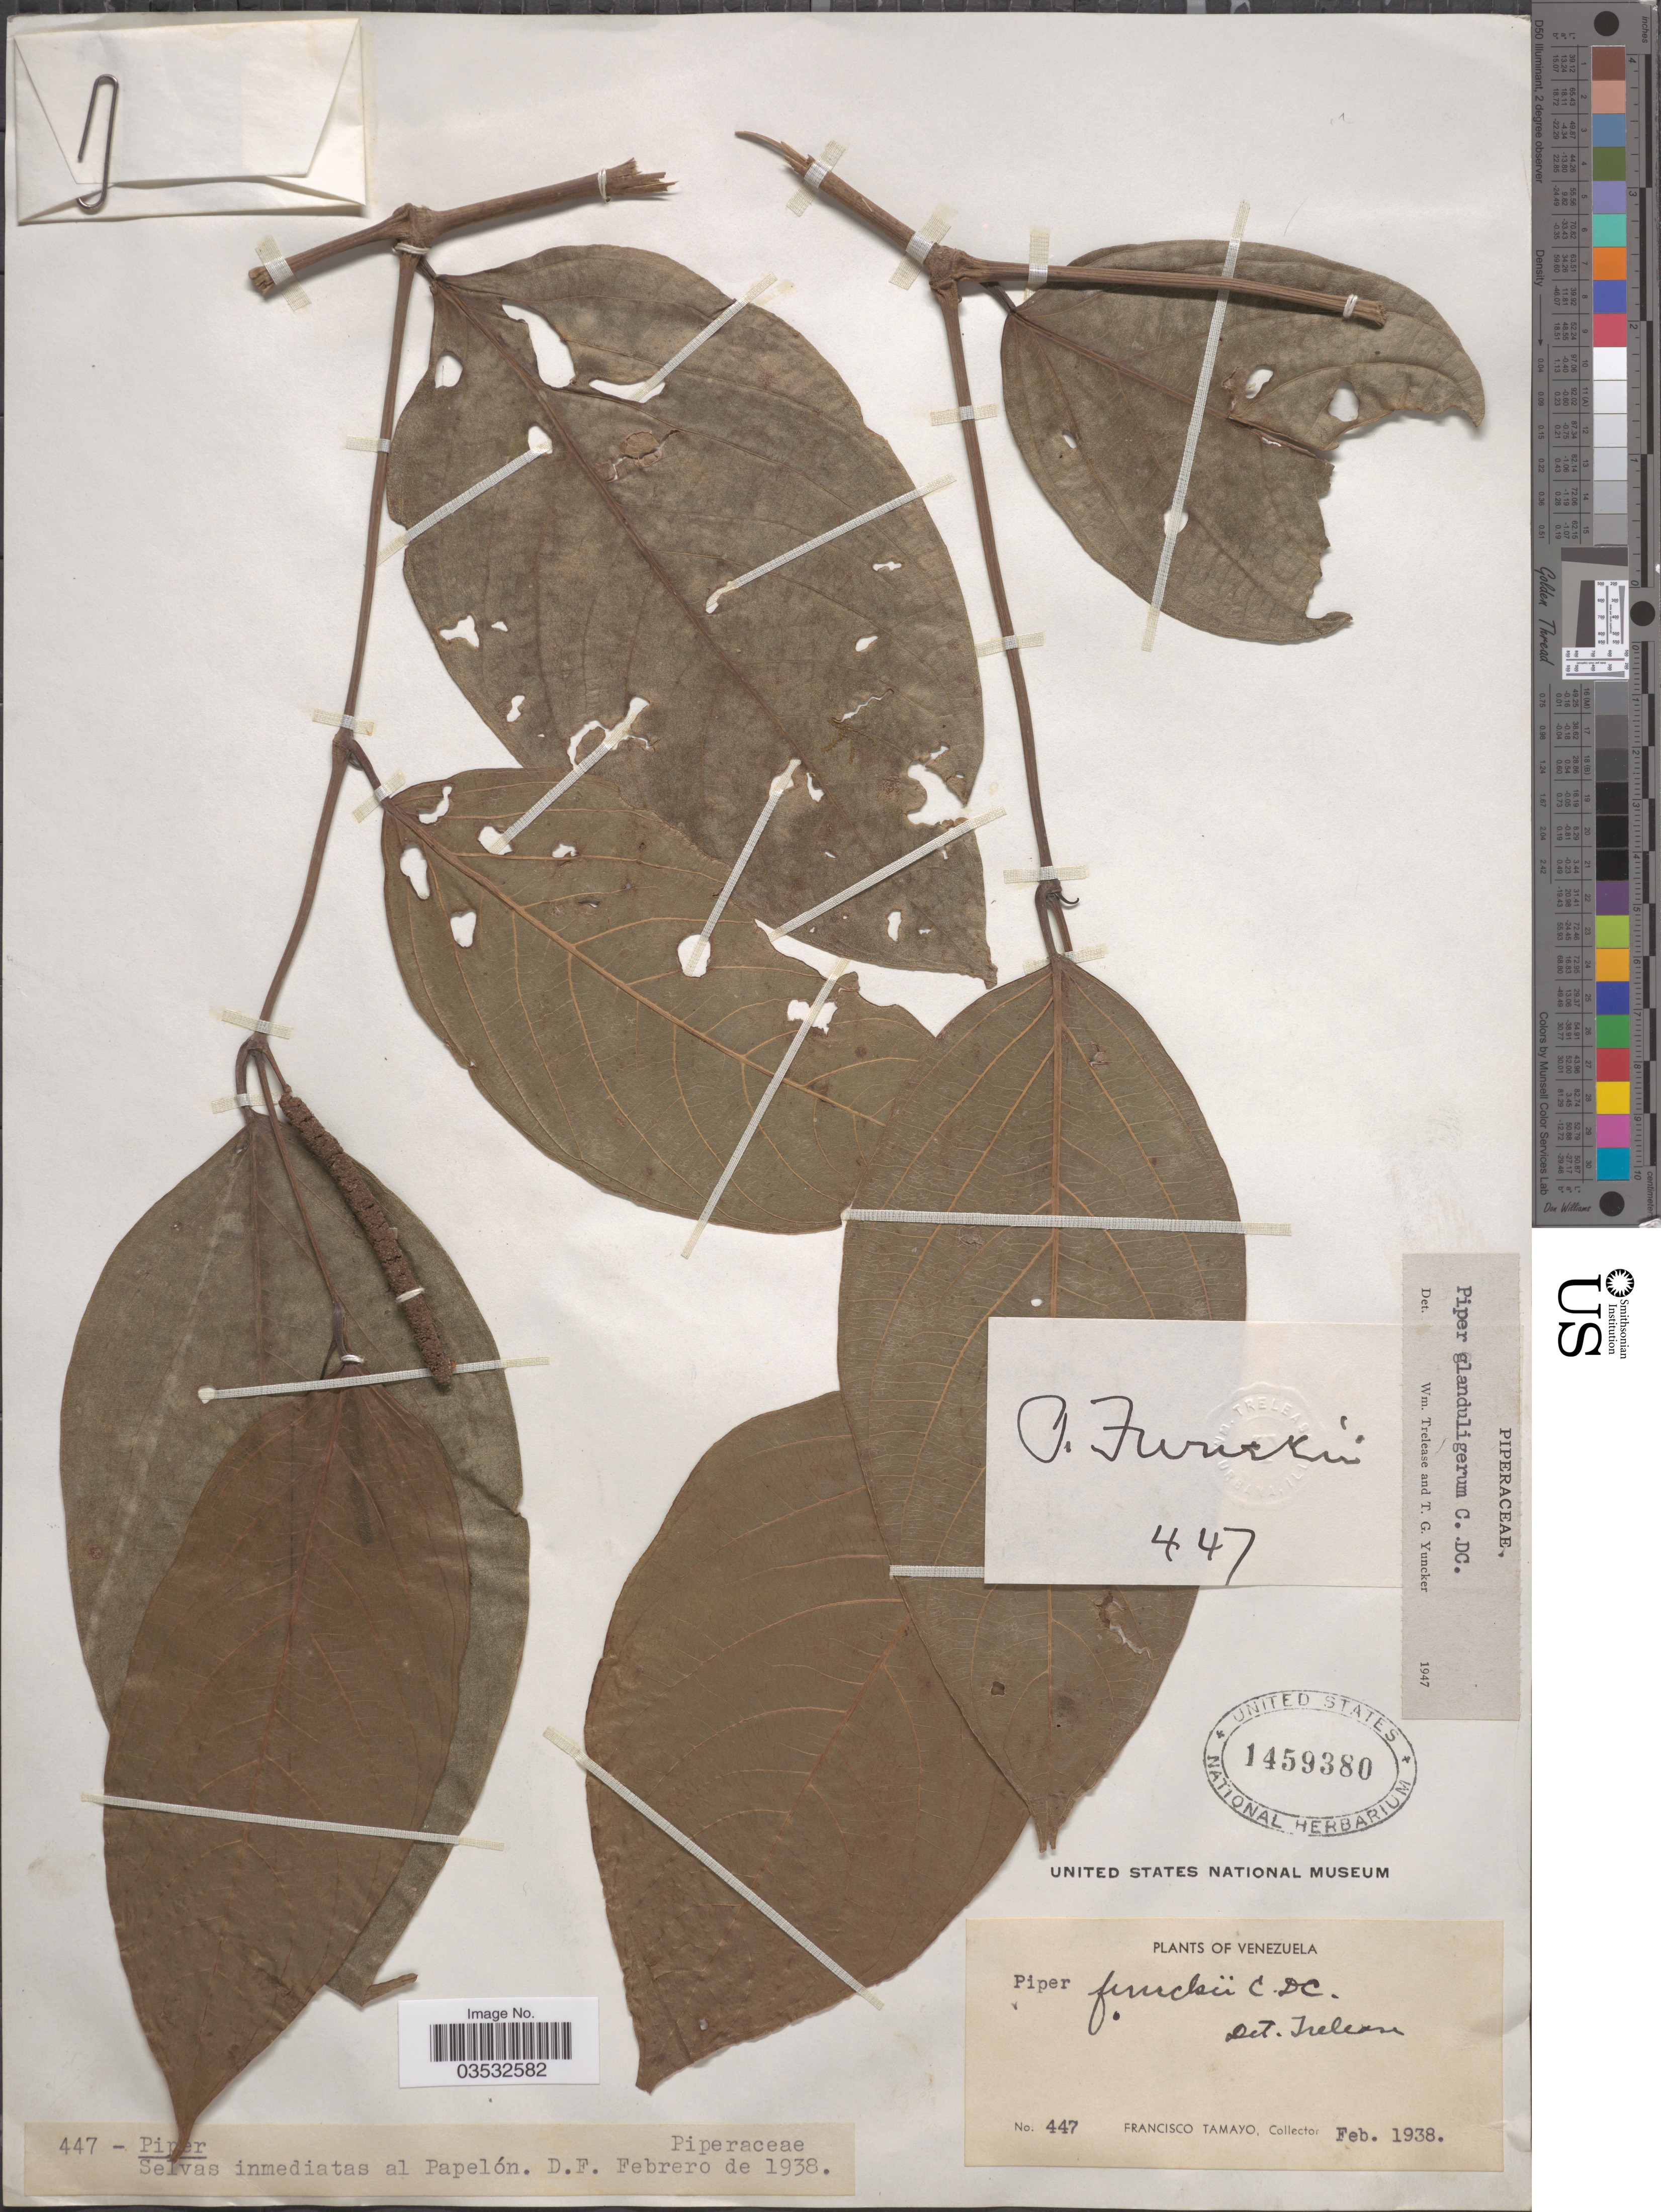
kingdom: Plantae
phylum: Tracheophyta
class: Magnoliopsida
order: Piperales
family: Piperaceae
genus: Piper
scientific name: Piper glanduligerum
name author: C. DC.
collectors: F. Tamayo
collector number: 447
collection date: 1938-02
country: Venezuela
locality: Selvas inmediatas al Papelón, D.F.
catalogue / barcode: US 1459380